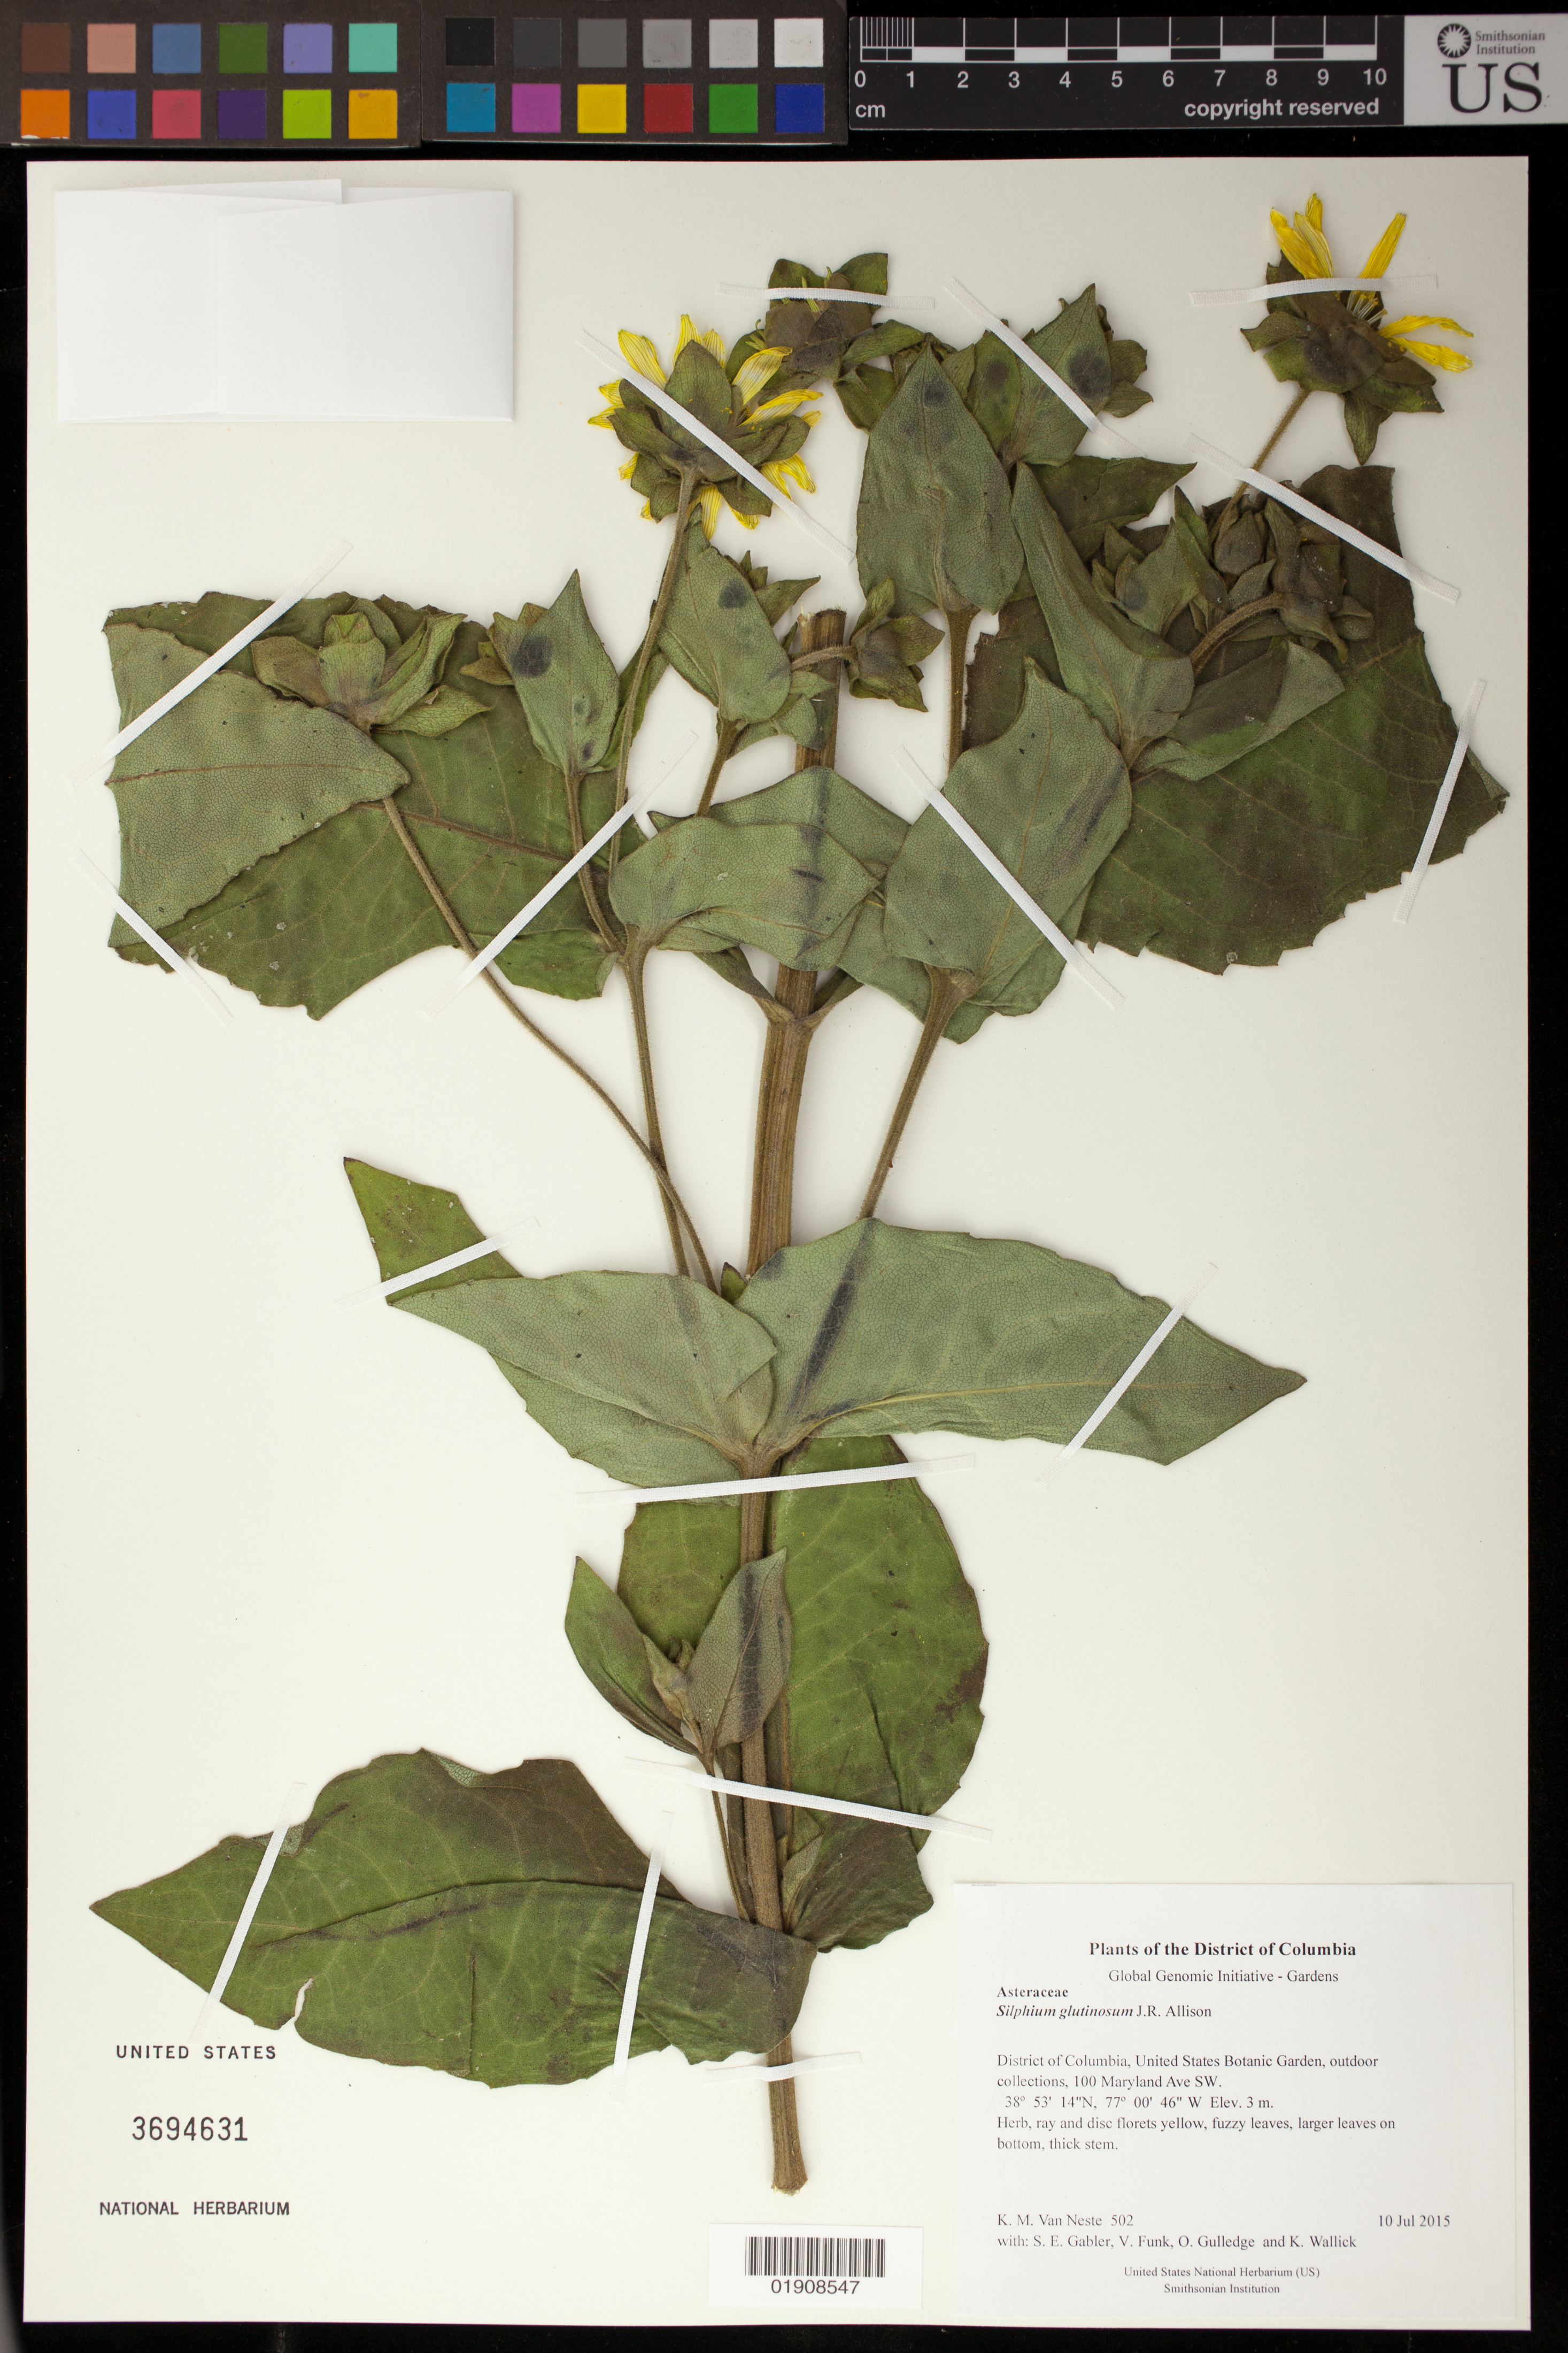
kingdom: Plantae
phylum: Tracheophyta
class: Magnoliopsida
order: Asterales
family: Asteraceae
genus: Silphium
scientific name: Silphium glutinosum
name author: J.R. Allison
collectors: K. M. Van Neste, S. E. Gabler, V. Funk, O. Gulledge & K. Wallick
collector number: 502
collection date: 2015-07-10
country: United States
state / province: District of Columbia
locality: United States Botanic Garden, outdoor collections, 100 Maryland Ave SW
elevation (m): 3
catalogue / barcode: US 3694631